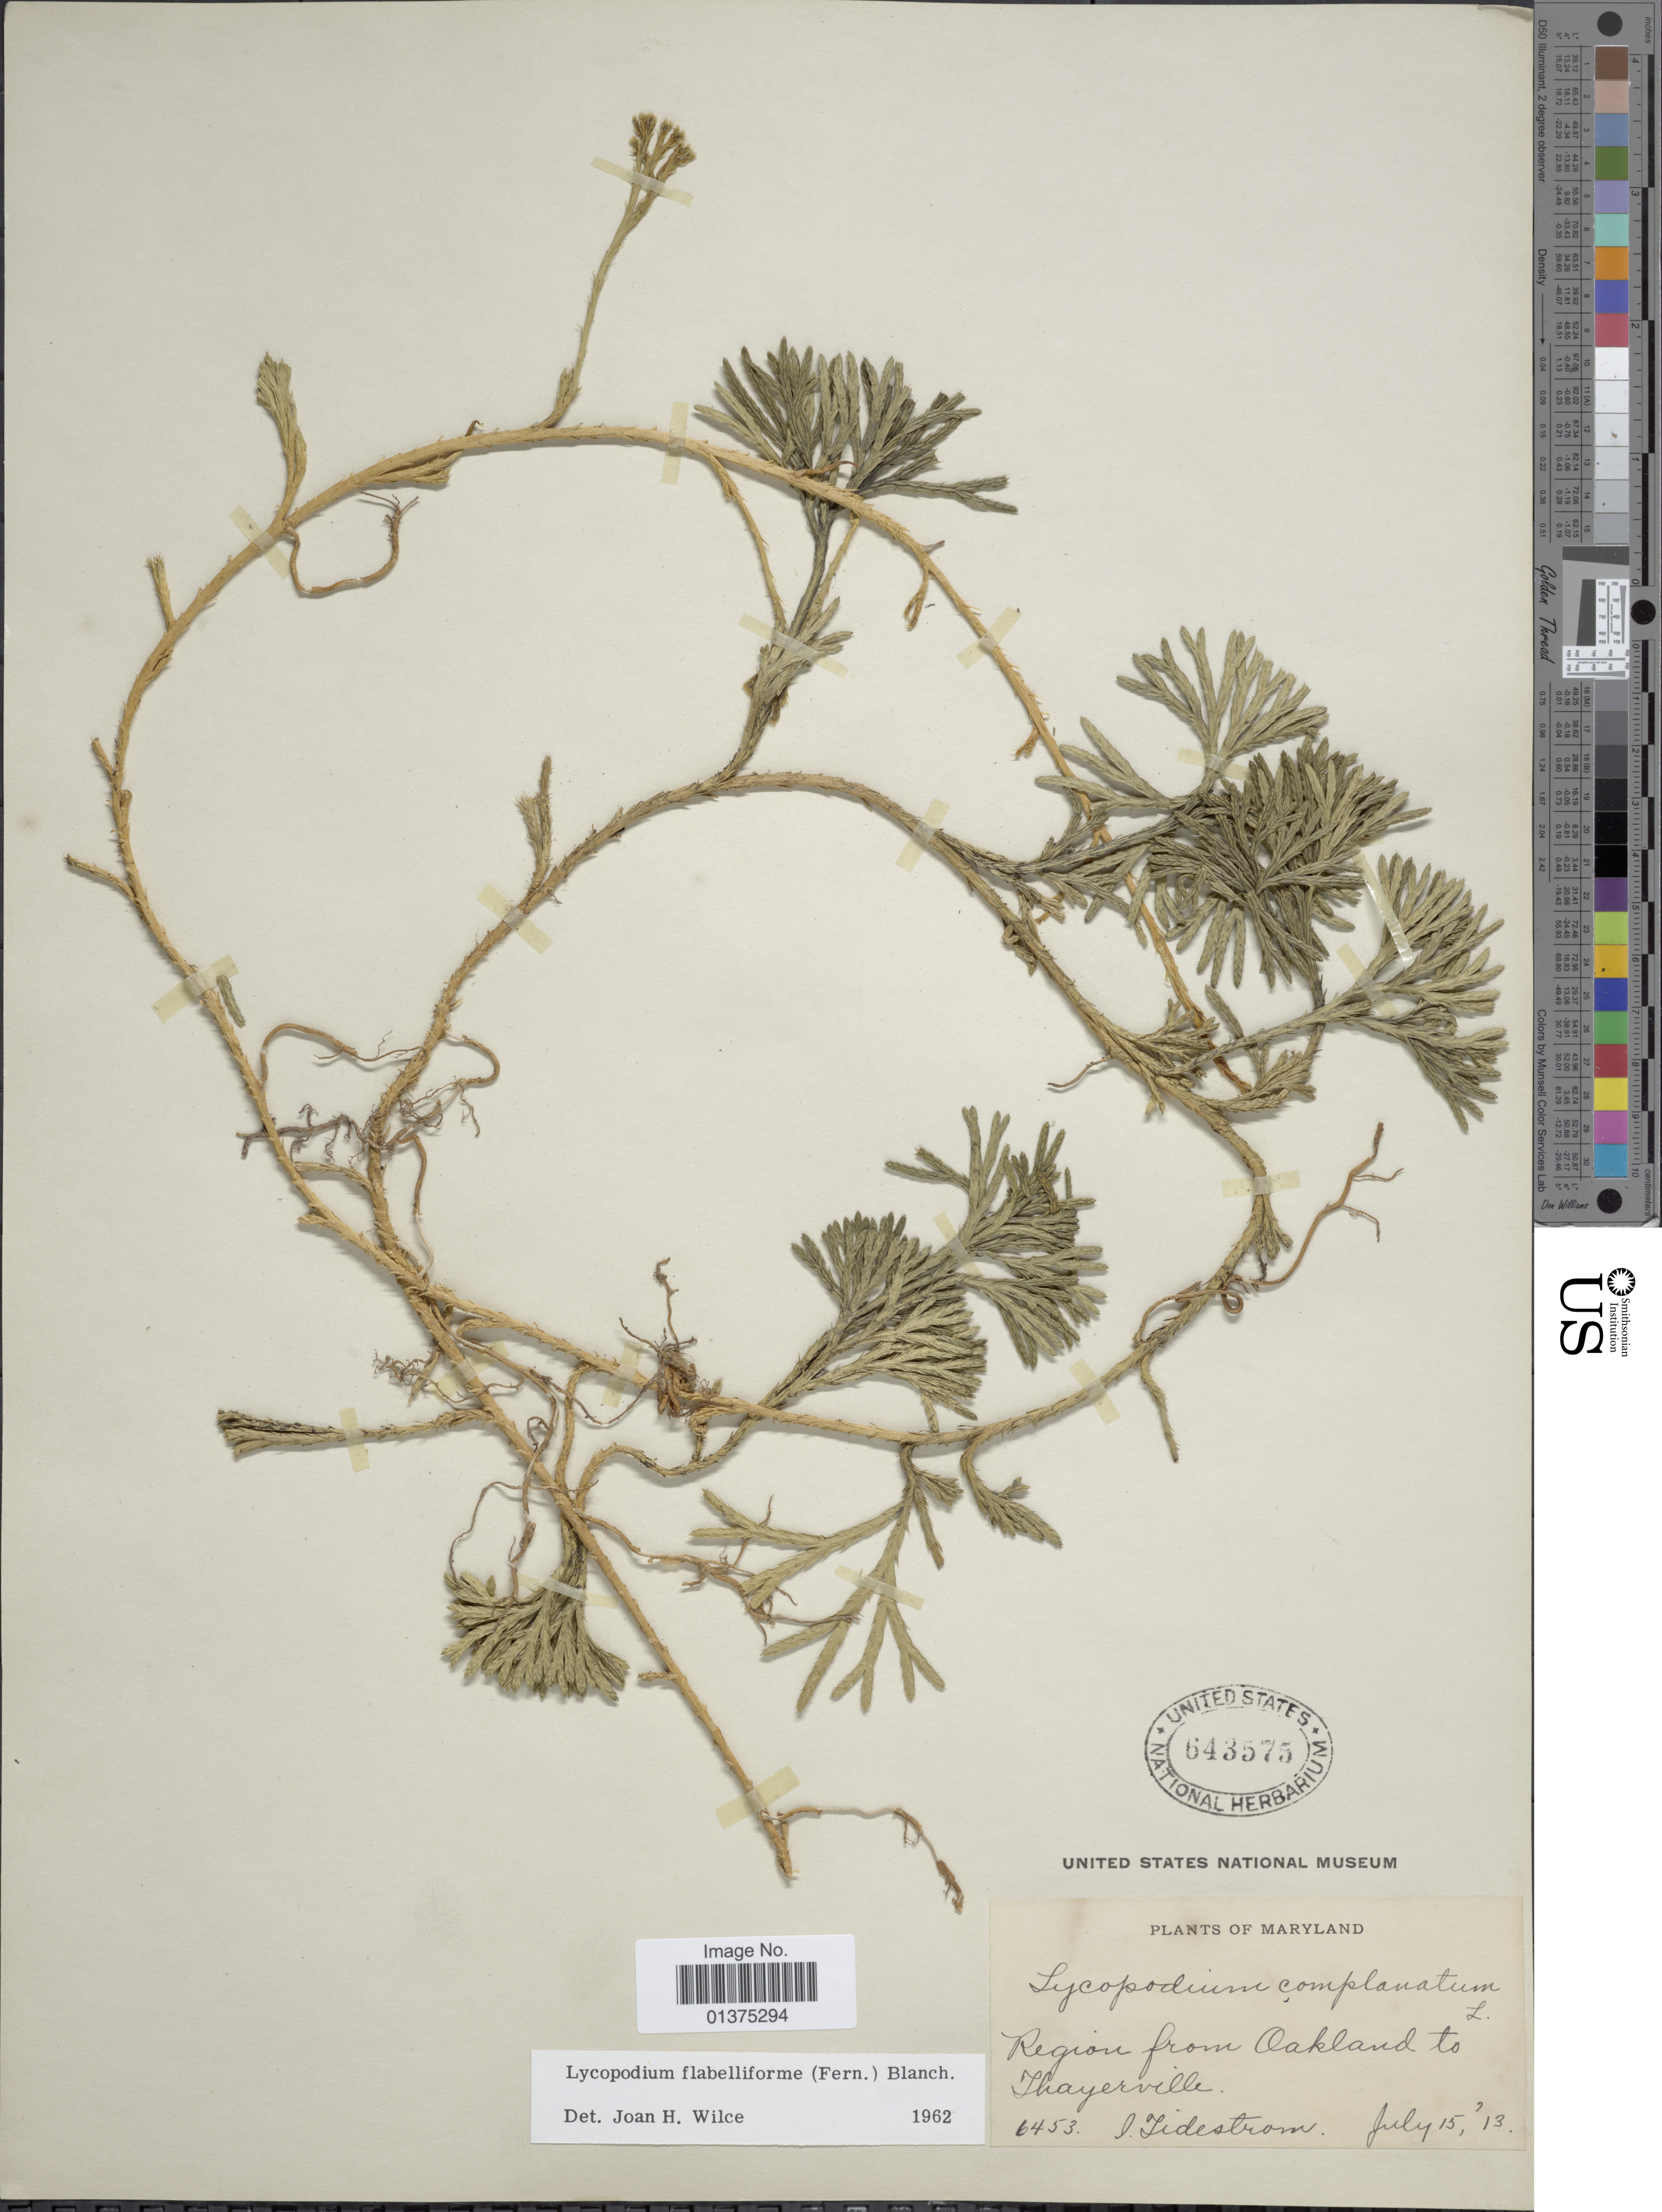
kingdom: Plantae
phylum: Tracheophyta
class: Lycopodiopsida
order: Lycopodiales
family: Lycopodiaceae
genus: Diphasiastrum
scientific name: Diphasiastrum digitatum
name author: (Dill. ex A. Braun) Holub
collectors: I. Tidestrum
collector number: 6453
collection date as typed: Transcribed d/m/y: 15/7/13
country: United States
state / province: Maryland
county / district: Garrett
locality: Region from Oakland to Thayerville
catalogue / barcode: US 643575